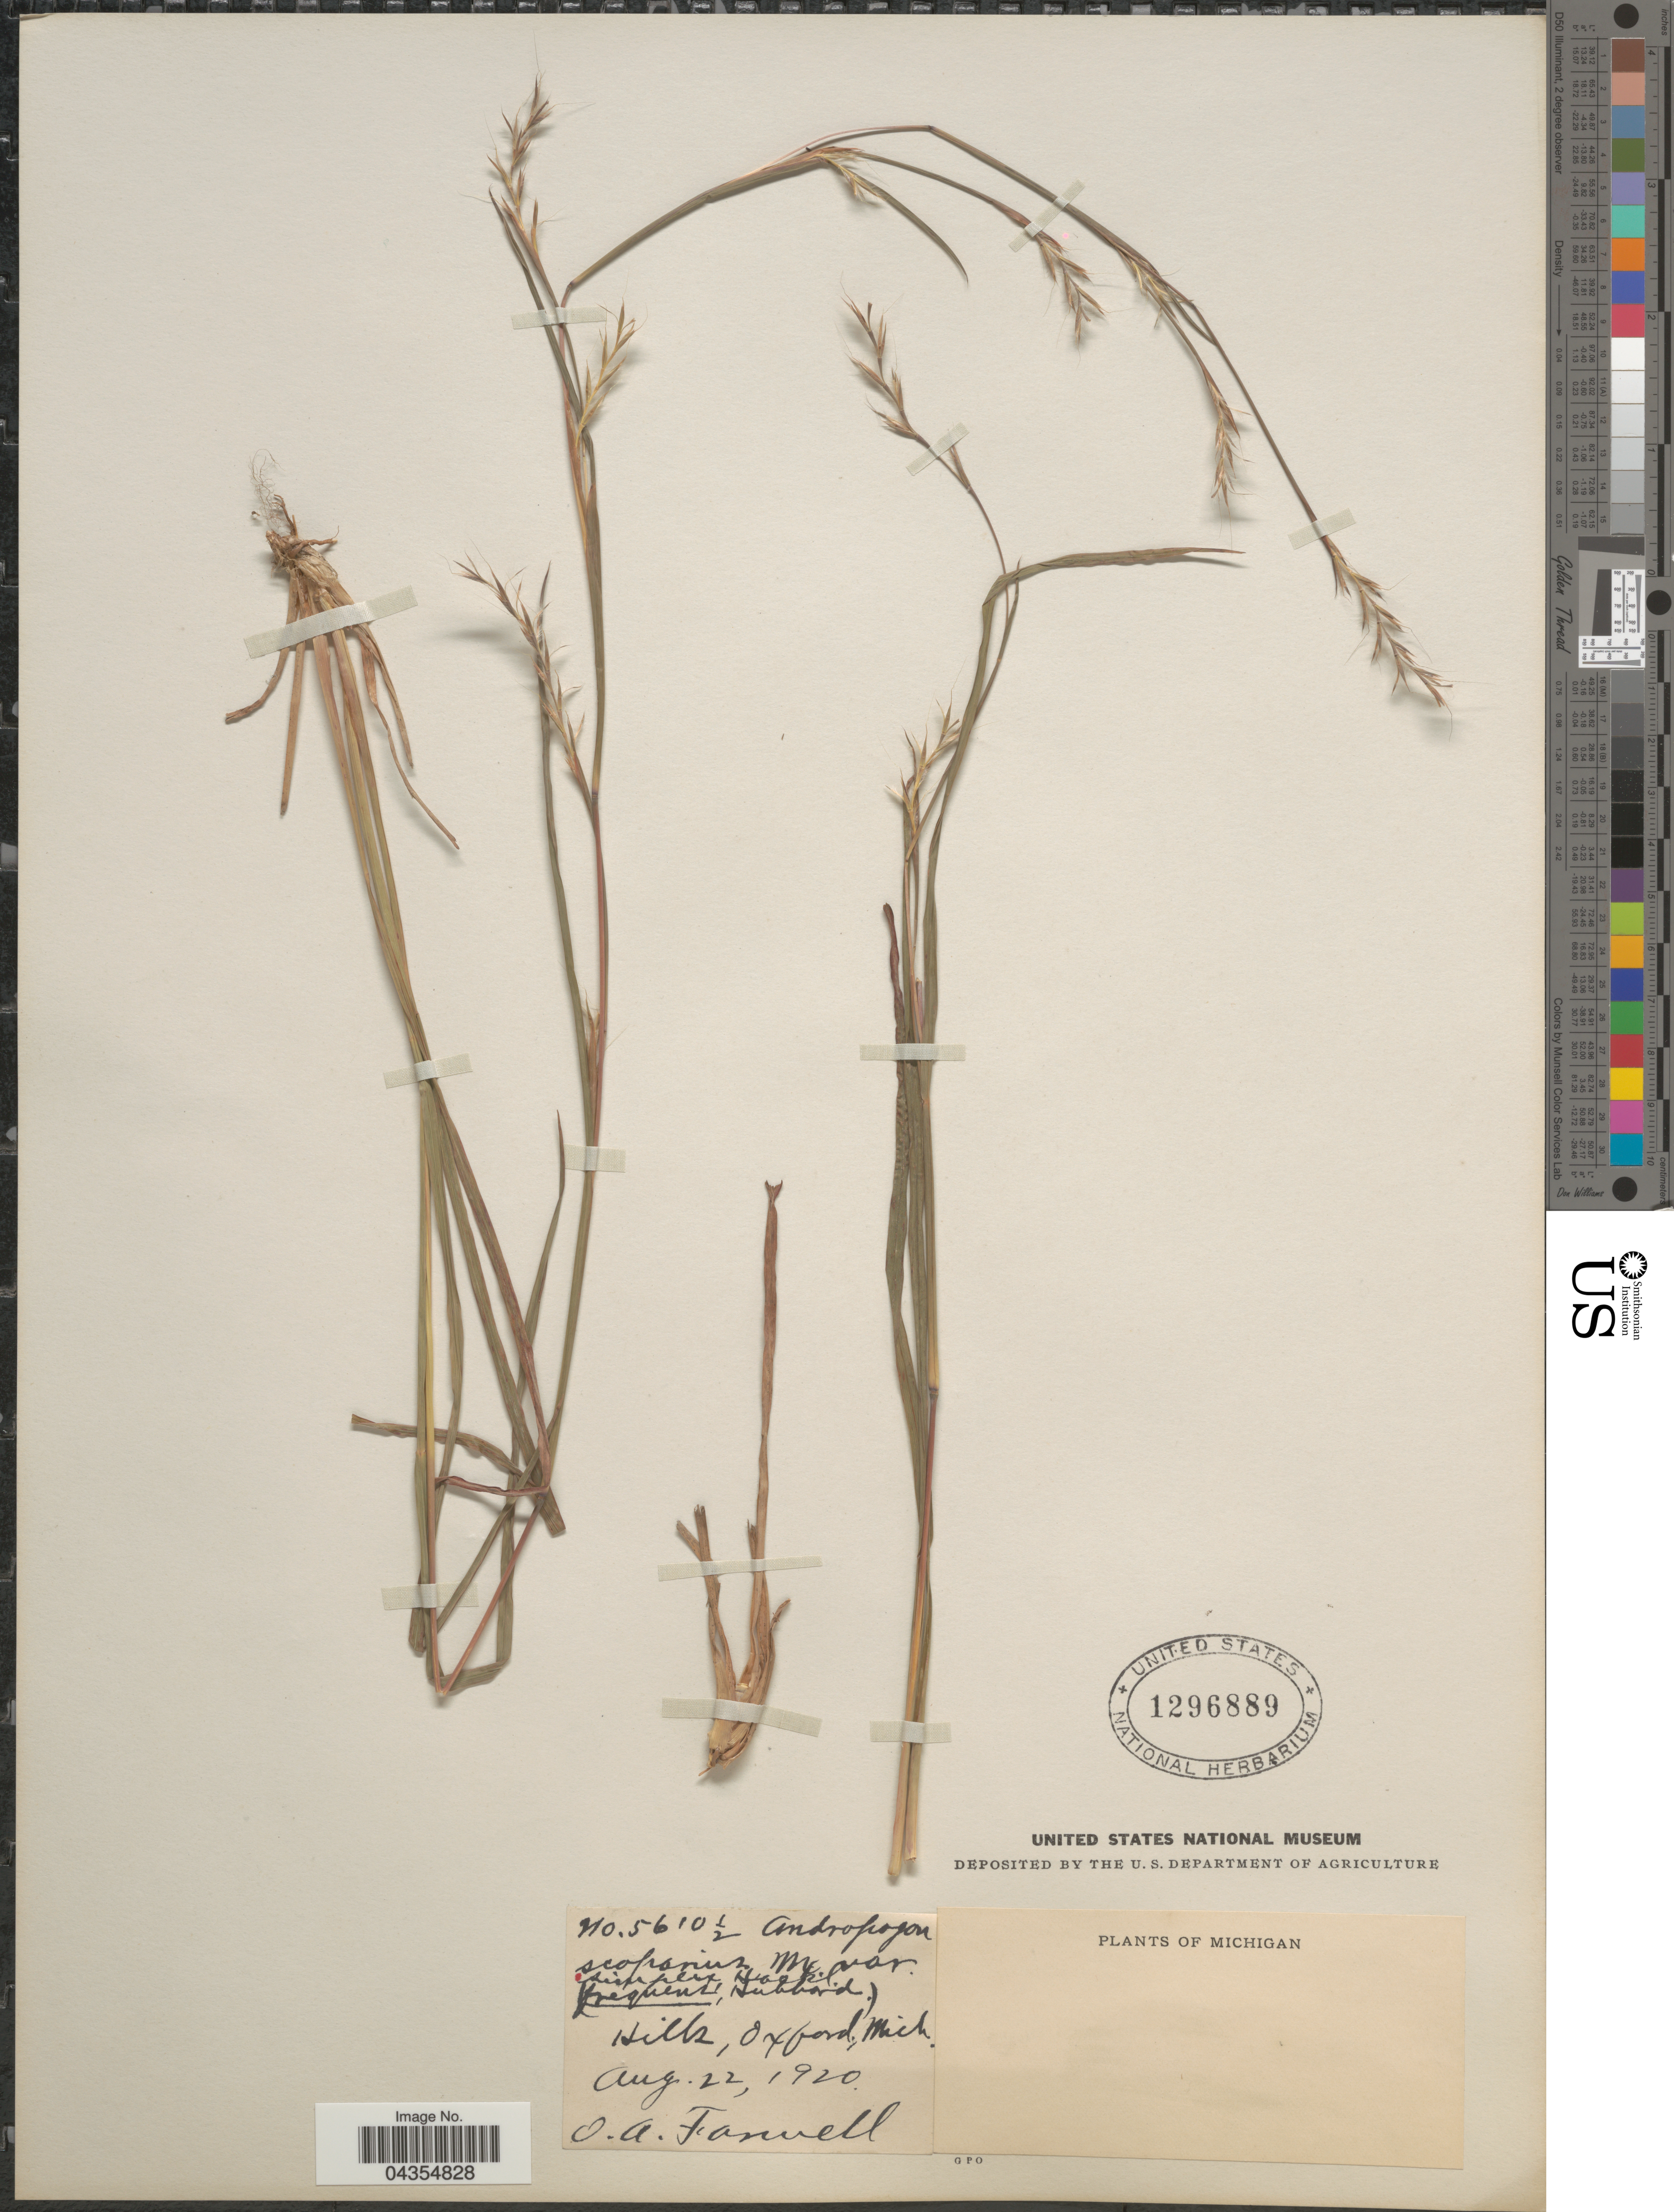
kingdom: Plantae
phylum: Tracheophyta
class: Liliopsida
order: Poales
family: Poaceae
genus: Schizachyrium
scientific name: Schizachyrium sanguineum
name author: (Retz.) Alston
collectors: O. Farwell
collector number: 5610½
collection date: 1920-08-22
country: United States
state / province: Michigan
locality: Hills, Oxford.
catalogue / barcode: US 1296889